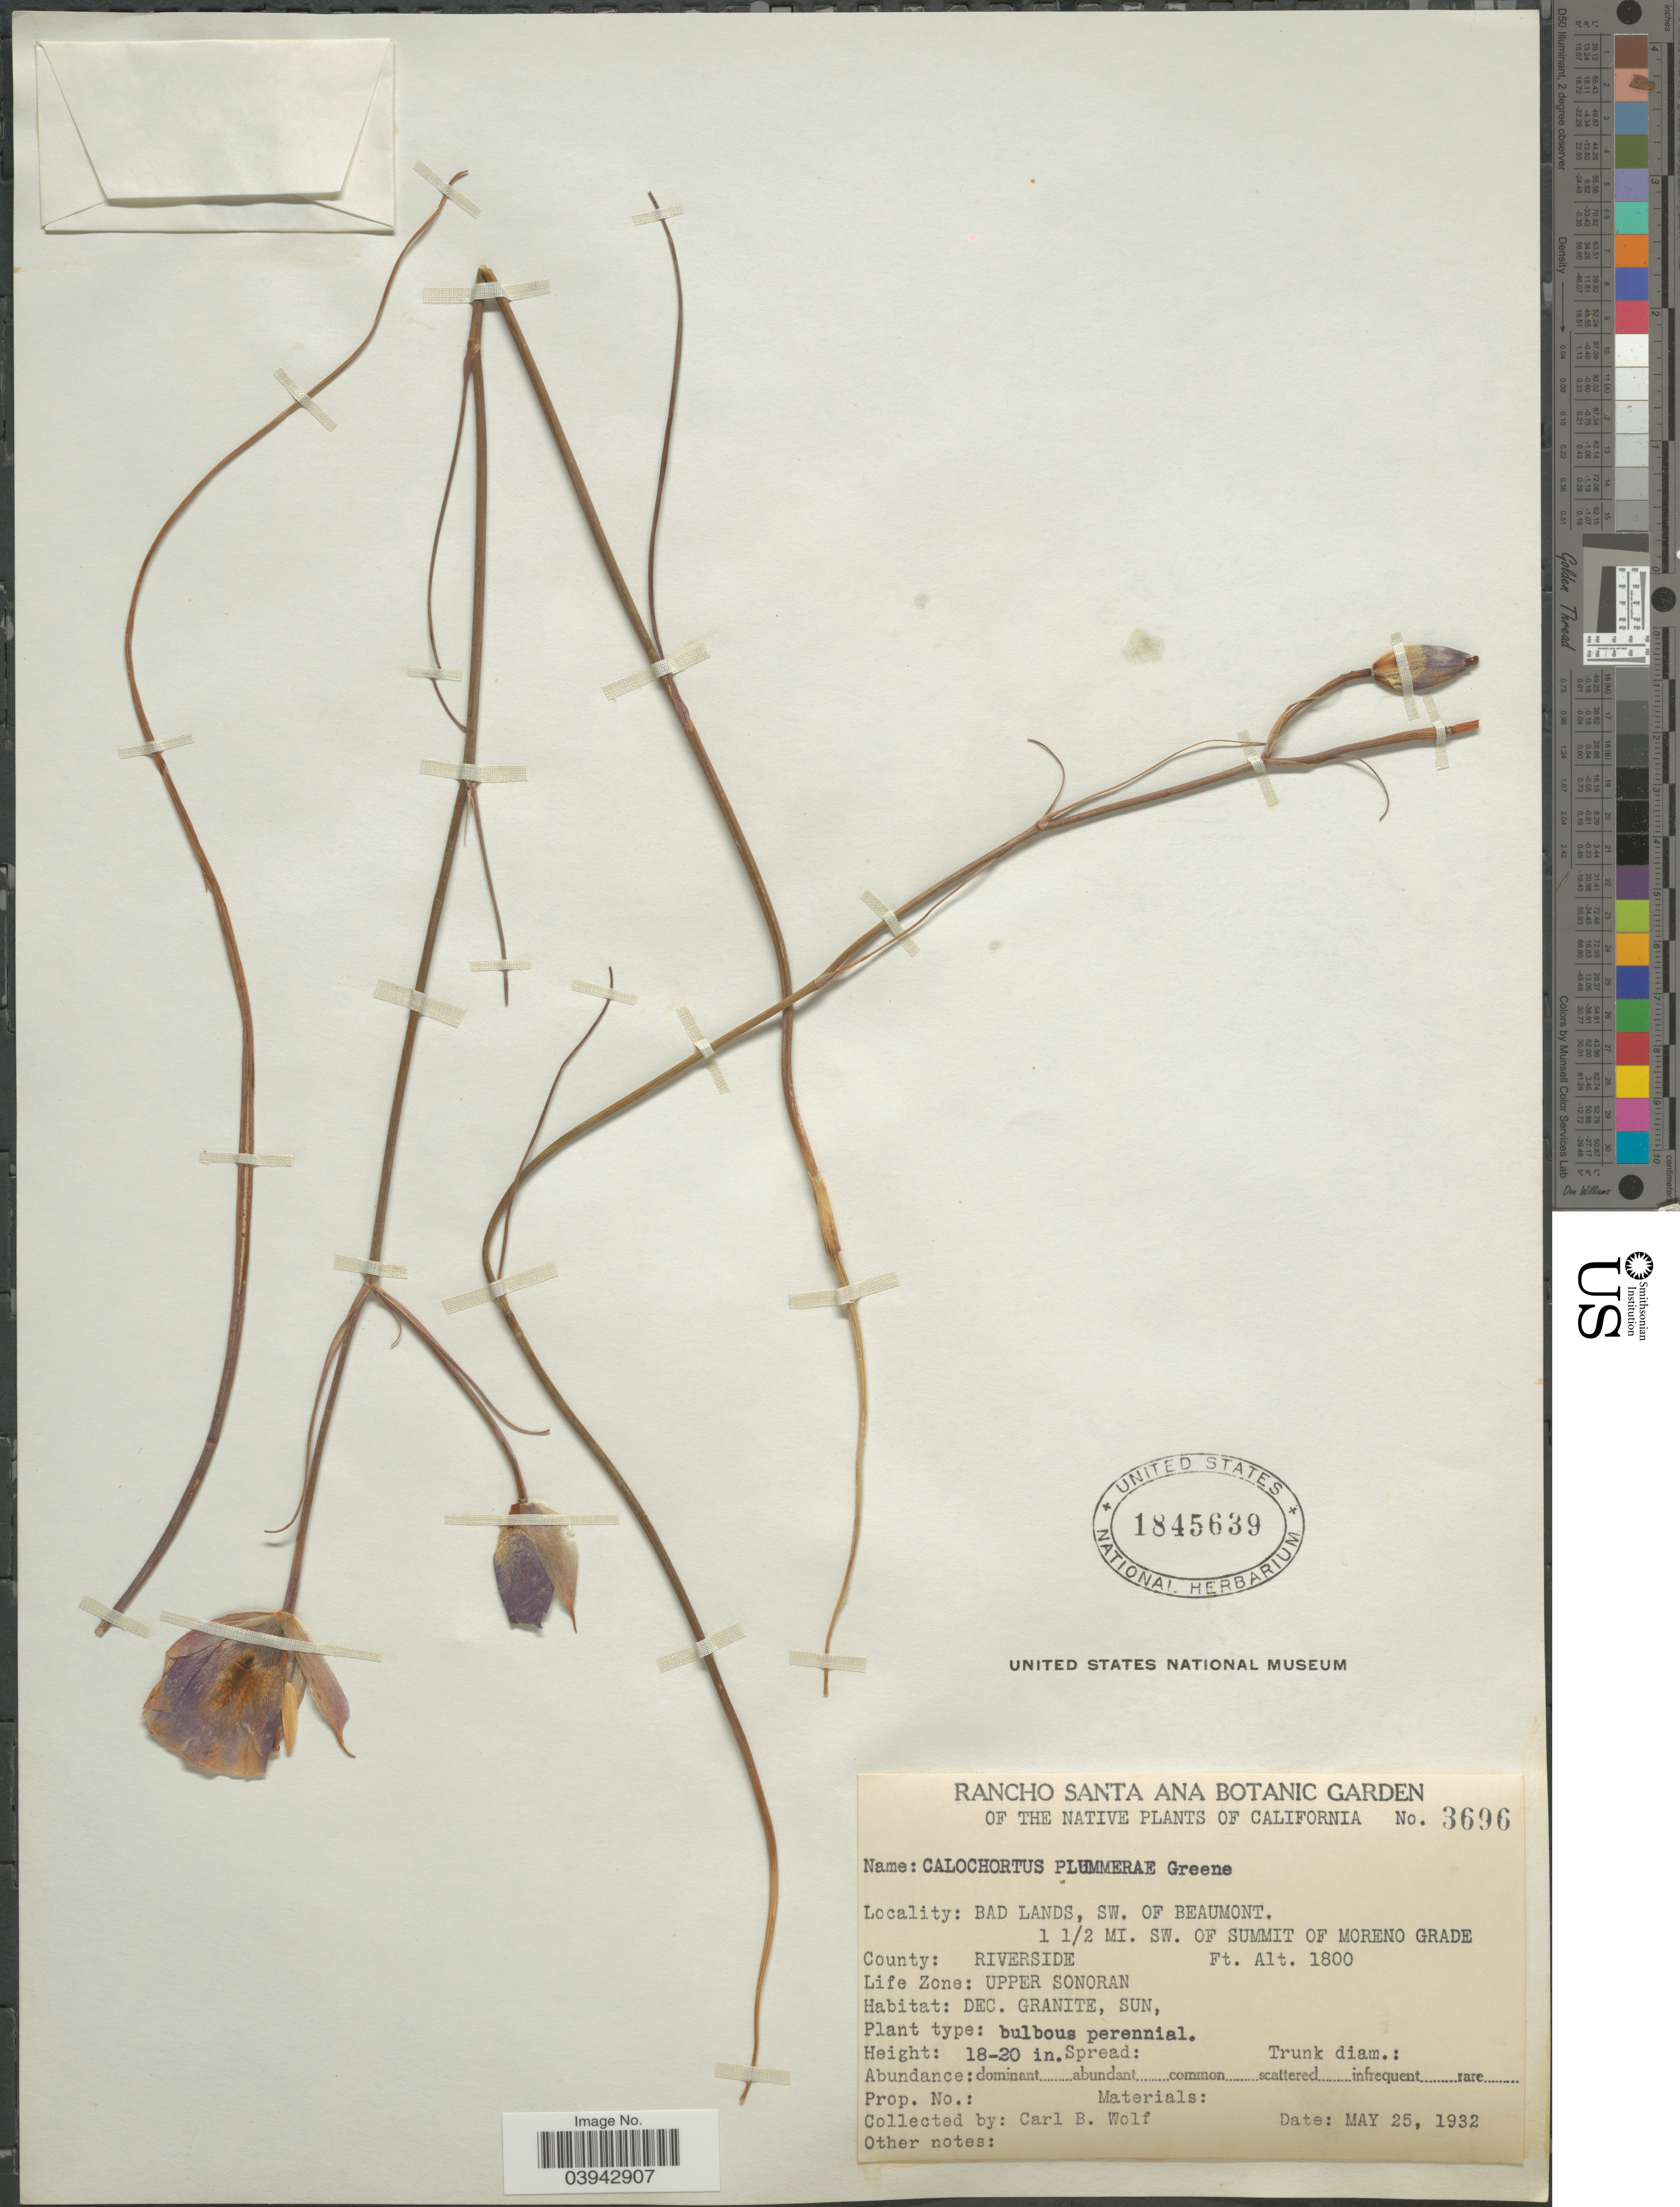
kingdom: Plantae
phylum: Tracheophyta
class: Liliopsida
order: Liliales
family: Liliaceae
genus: Calochortus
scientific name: Calochortus plummerae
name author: Greene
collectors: C. B. Wolf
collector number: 3696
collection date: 1932-05-25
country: United States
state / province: California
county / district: Riverside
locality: Bad Lands, SW. of Beaumont. 1 ½ mi. SW of summit of Moreno Grade. County: Riverside. Life Zone: Upper Sonoran.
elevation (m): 549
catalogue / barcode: US 1845639